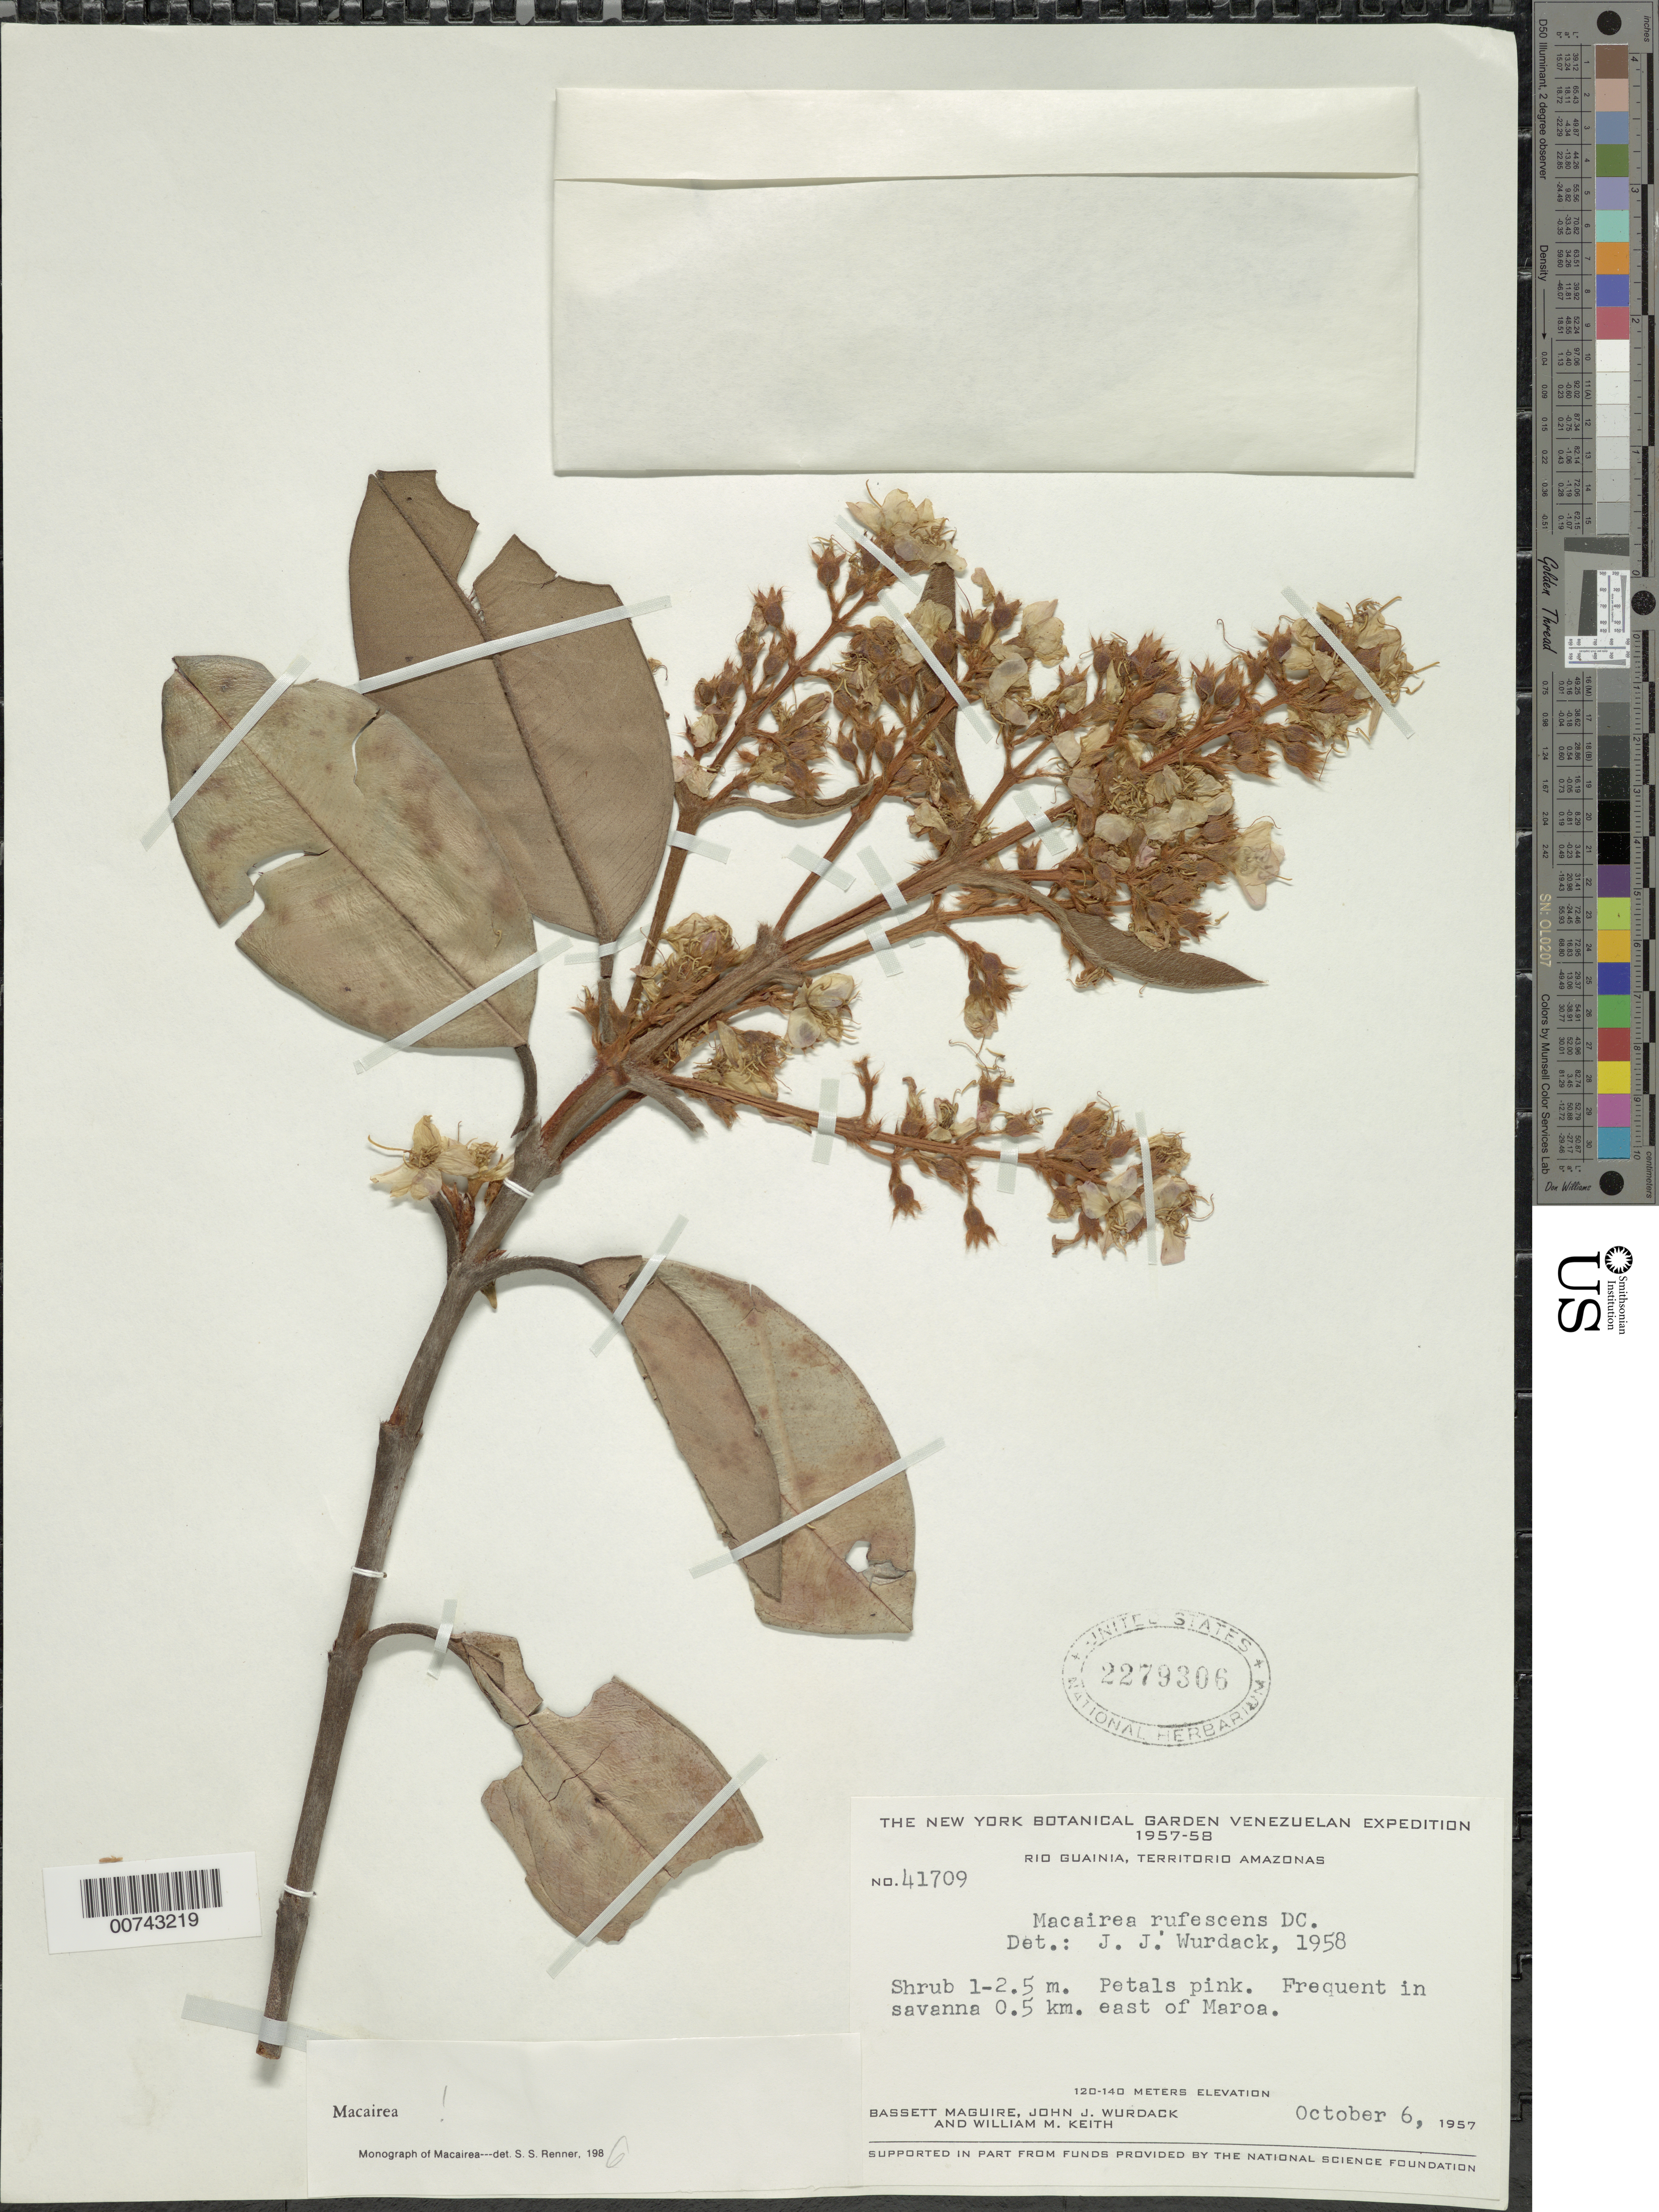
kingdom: Plantae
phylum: Tracheophyta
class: Magnoliopsida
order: Myrtales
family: Melastomataceae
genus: Macairea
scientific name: Macairea rufescens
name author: DC.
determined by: Wurdack, John J., (US), US (UNITED STATES)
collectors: B. Maguire, J. J. Wurdack & W. Keith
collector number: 41709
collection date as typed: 6-Oct-57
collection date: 1957-10-06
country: Venezuela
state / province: Amazonas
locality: Río Guainía, 5 km E of Maroa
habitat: Savanna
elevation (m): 120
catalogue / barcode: US 2279306